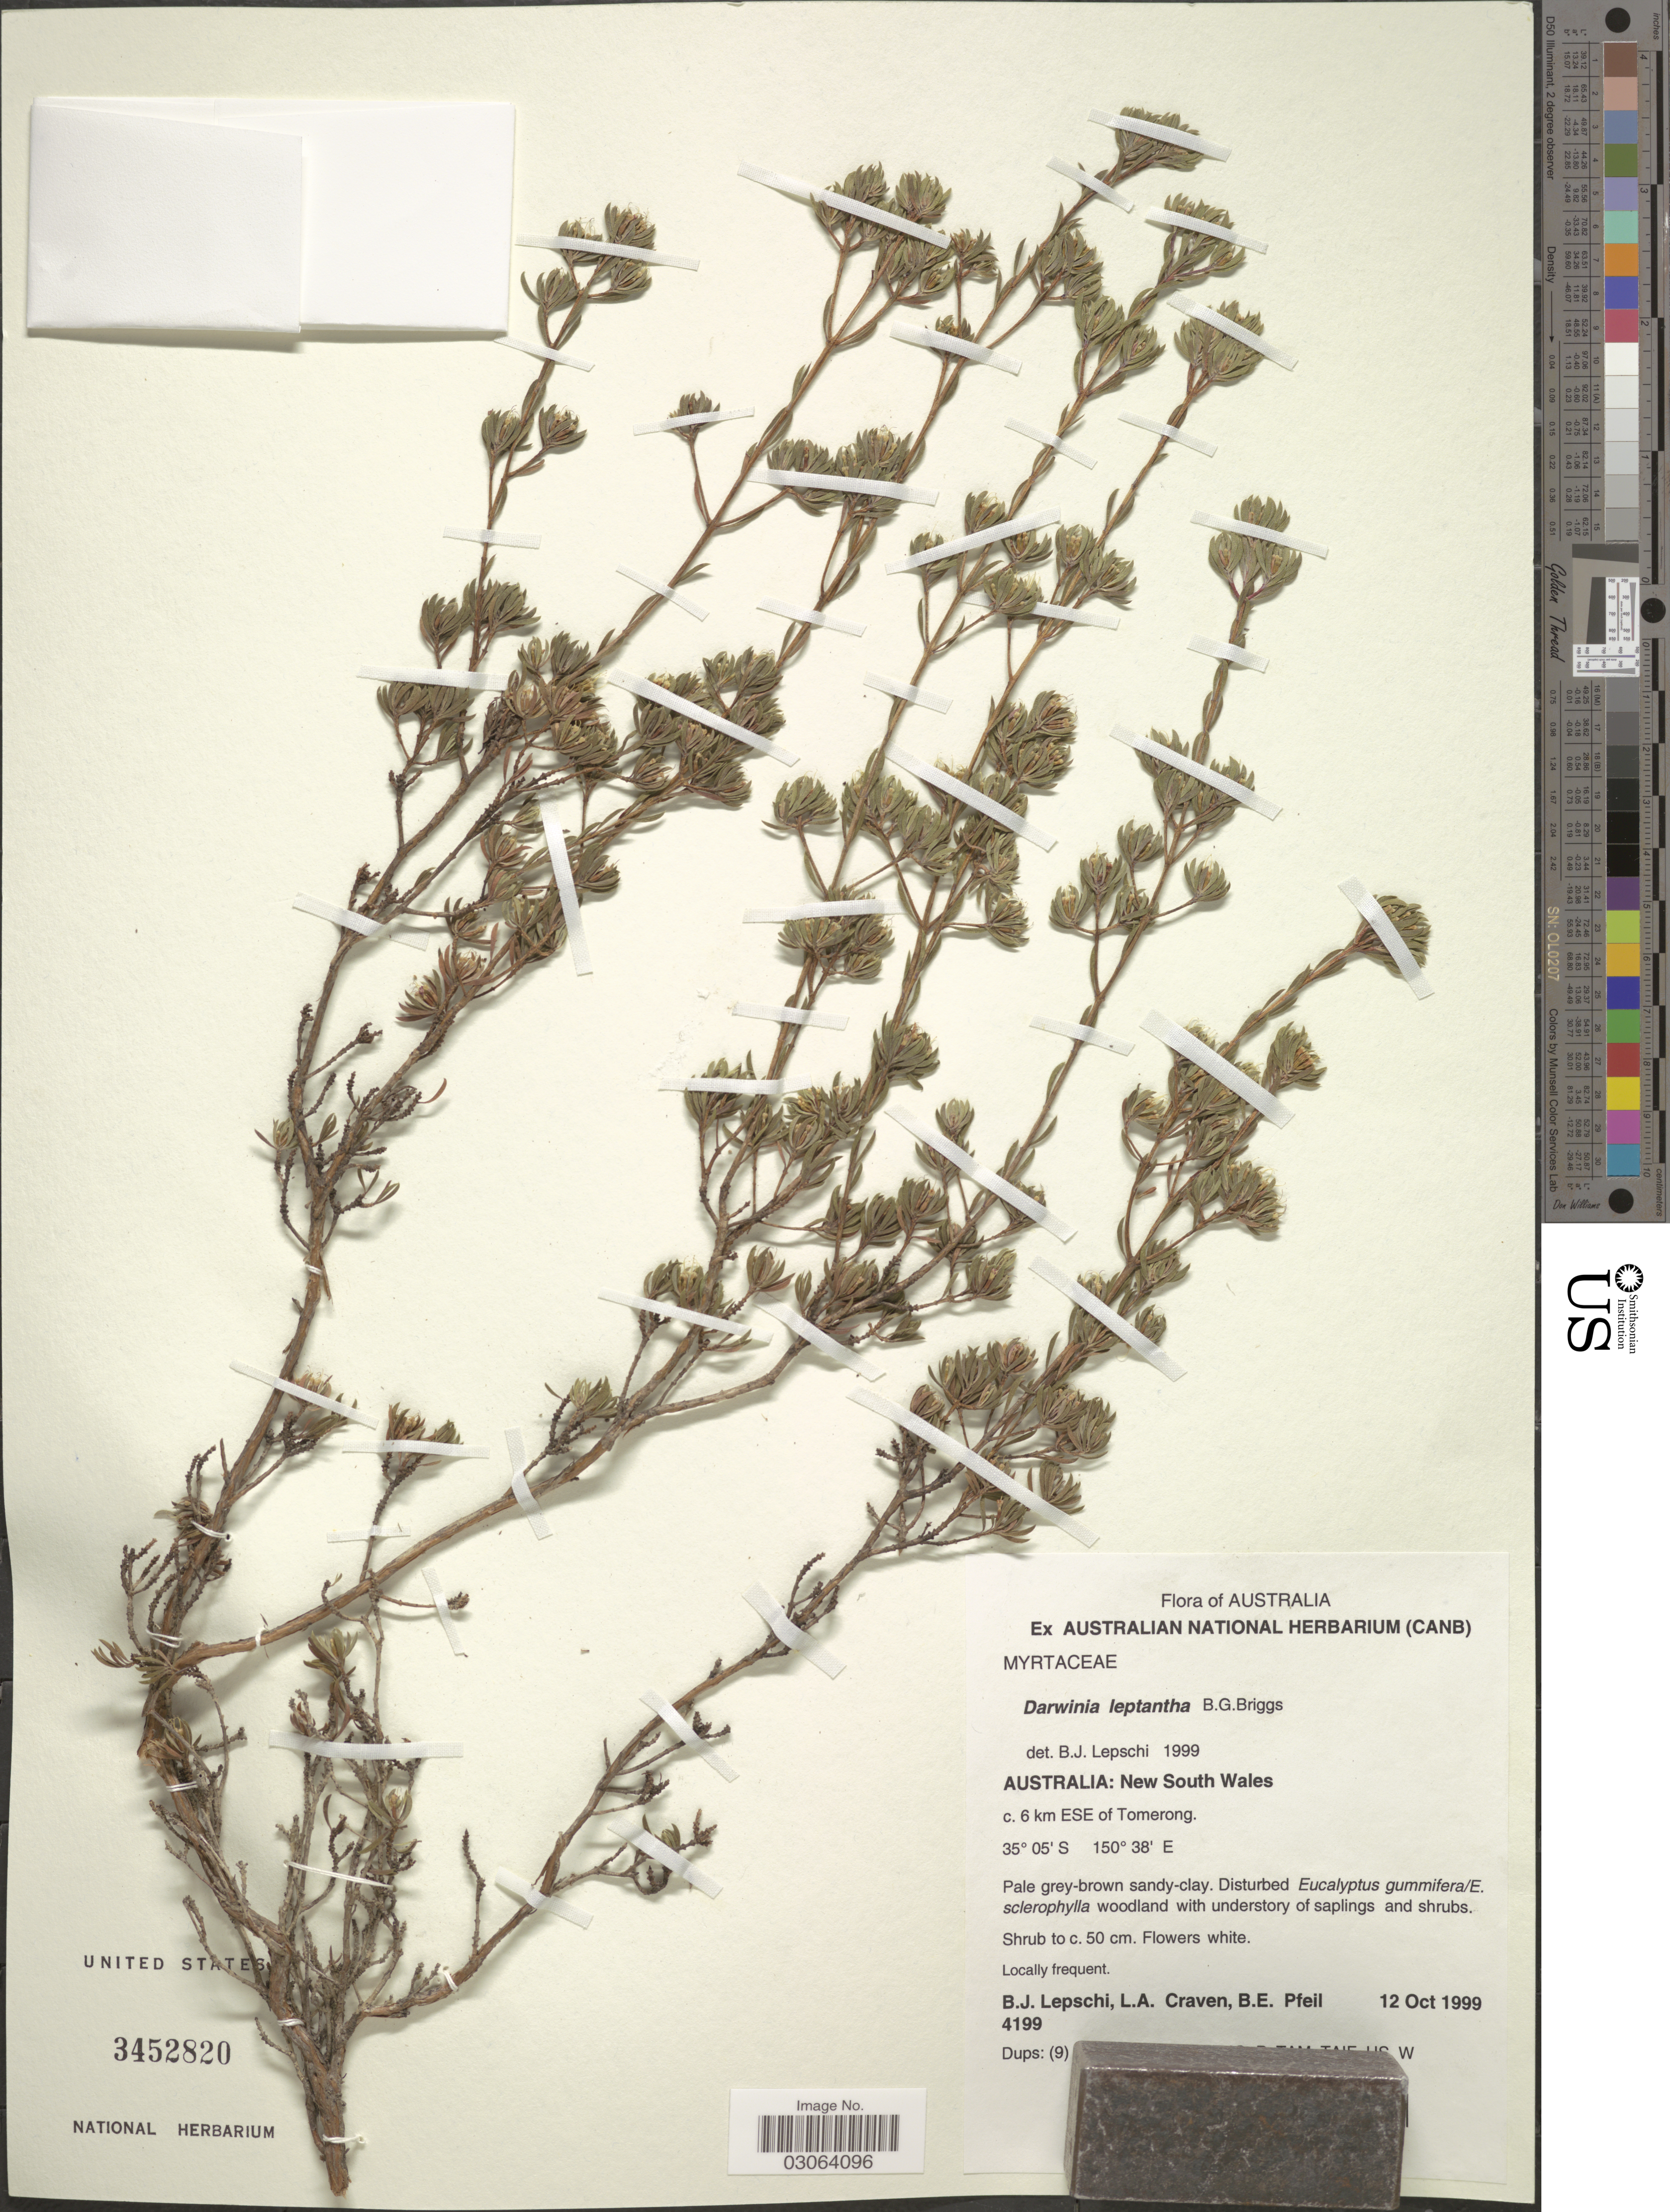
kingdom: Plantae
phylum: Tracheophyta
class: Magnoliopsida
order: Myrtales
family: Myrtaceae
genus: Darwinia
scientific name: Darwinia leptantha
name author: B.G. Briggs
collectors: B. Lepschi, L. A. Craven & B. Pfeil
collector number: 4199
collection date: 1999-10-12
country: Australia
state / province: New South Wales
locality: C. 6 km ESE of Tomerong.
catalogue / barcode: US 3452820